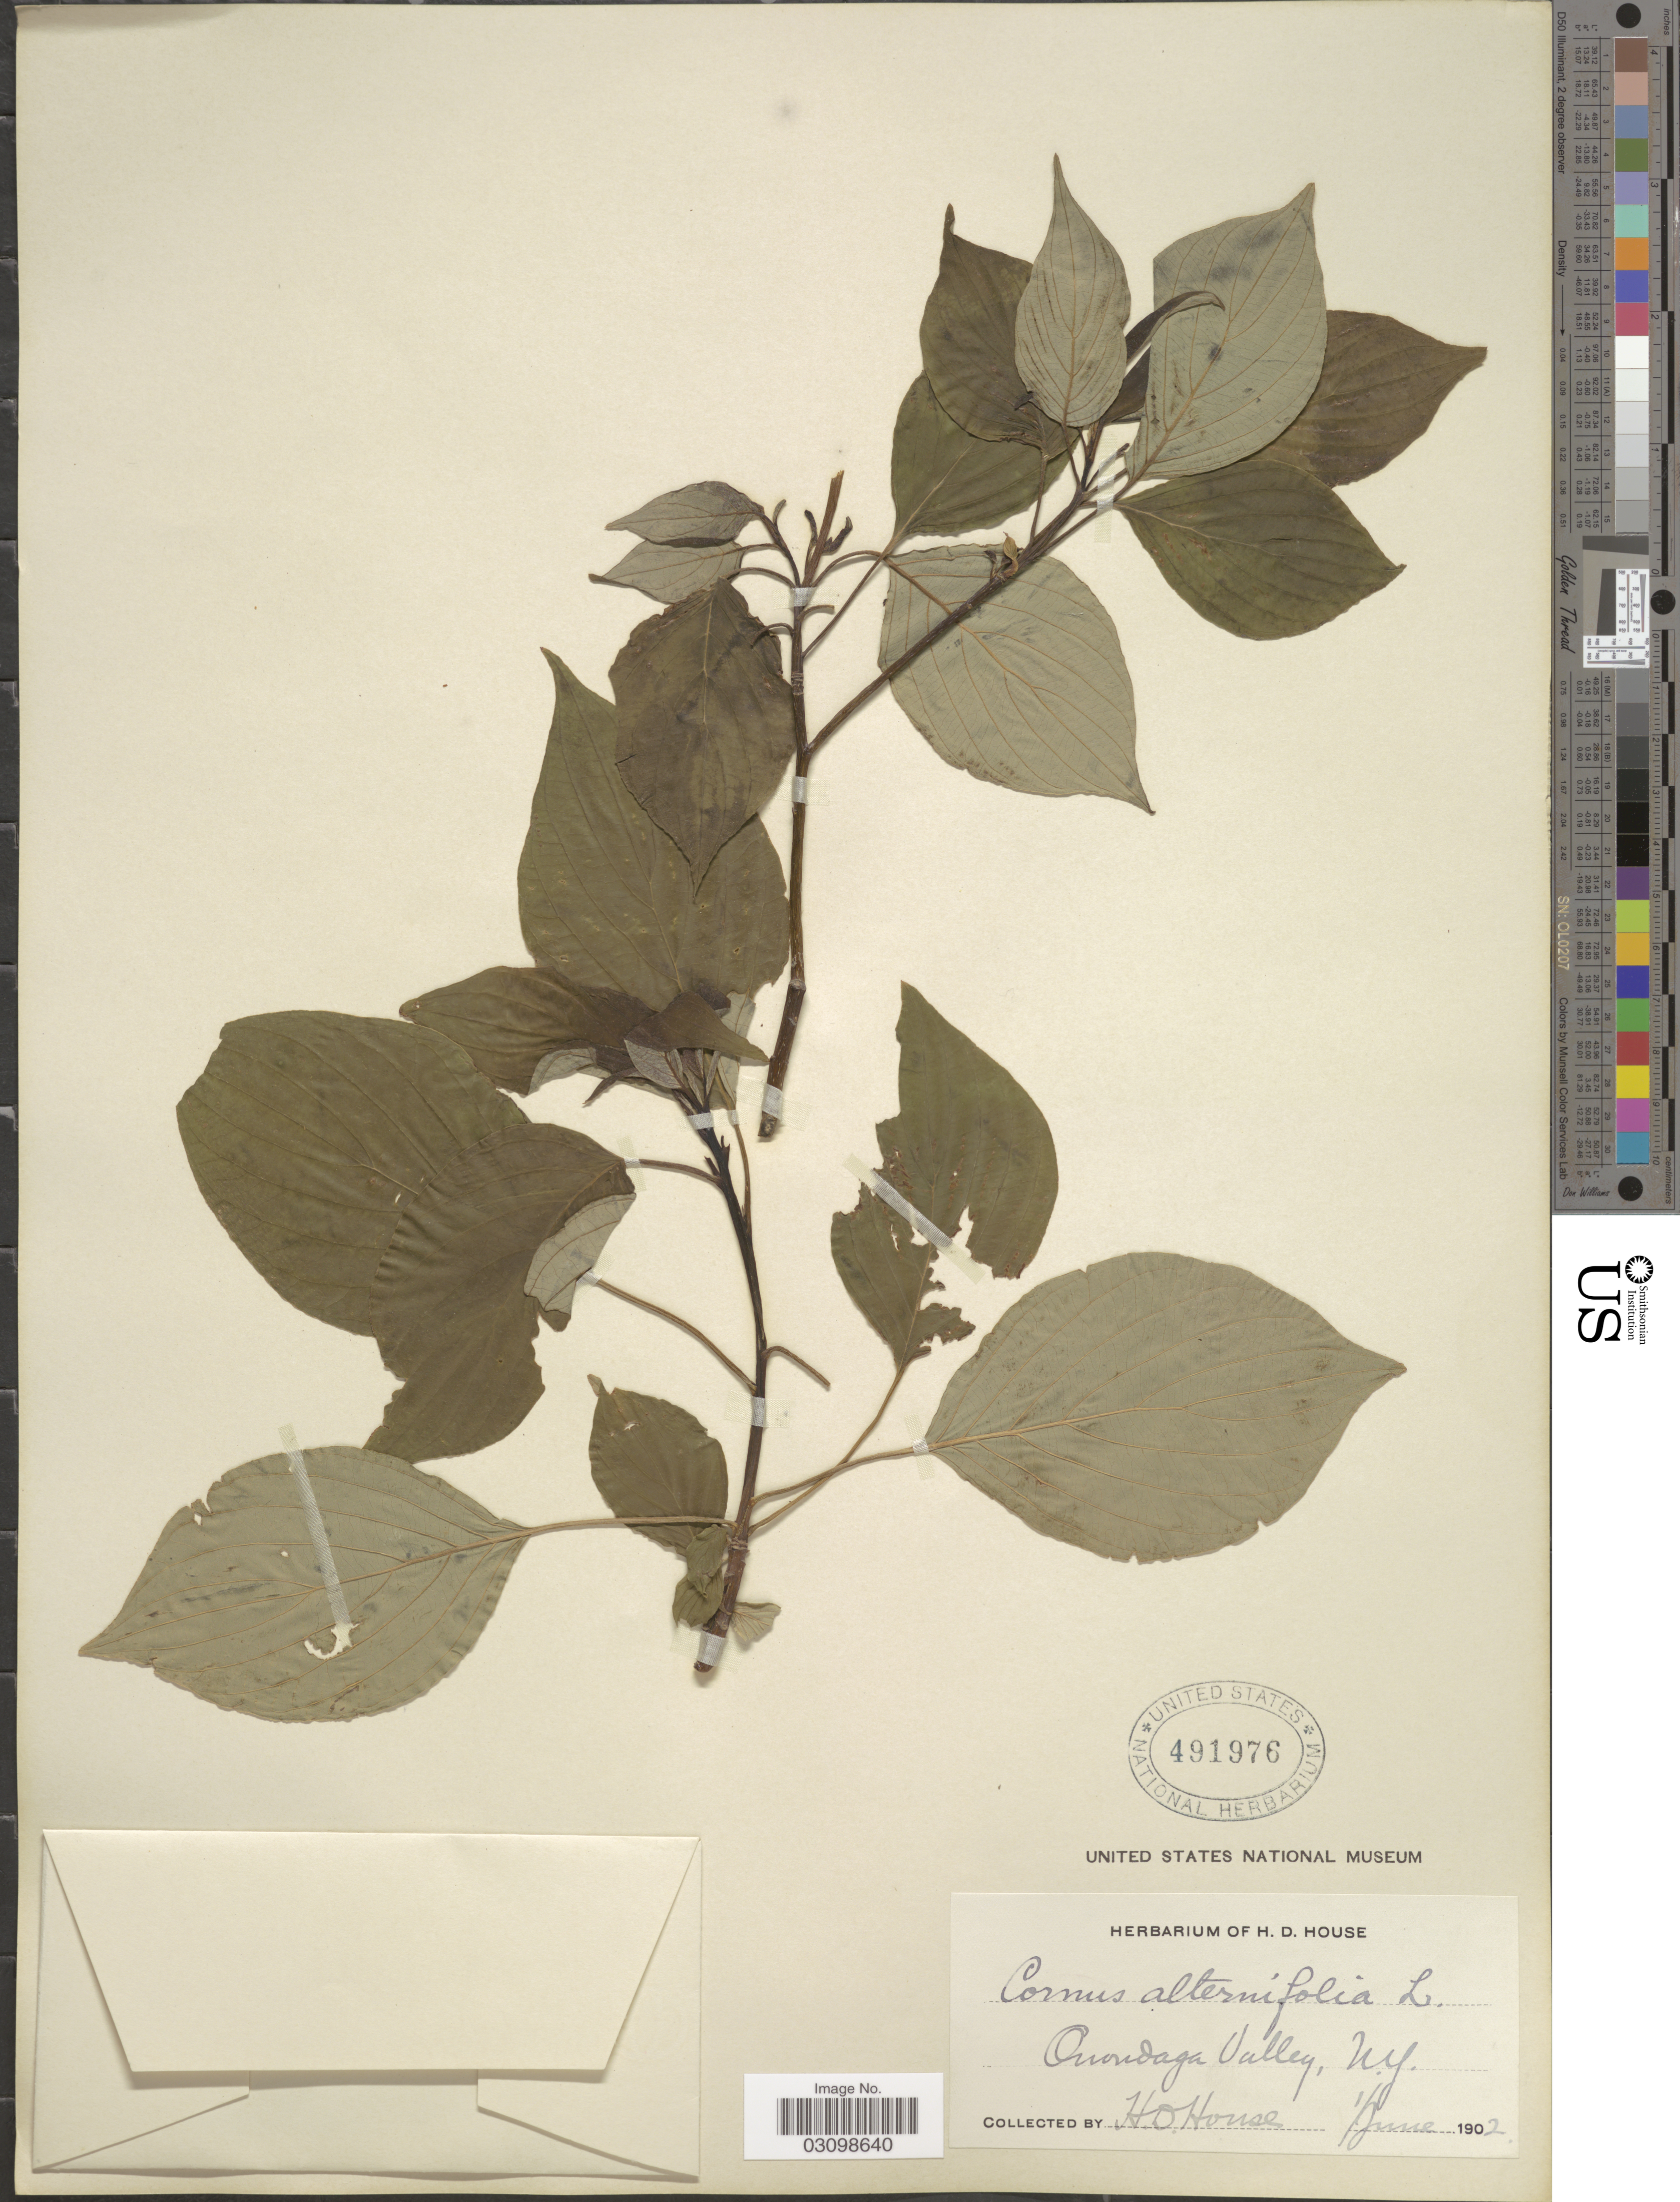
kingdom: Plantae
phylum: Tracheophyta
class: Magnoliopsida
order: Cornales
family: Cornaceae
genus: Cornus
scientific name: Cornus alternifolia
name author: L.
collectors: H. D. House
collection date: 1902-06-01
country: United States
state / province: New York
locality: Onondaga Valley.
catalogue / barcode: US 491976